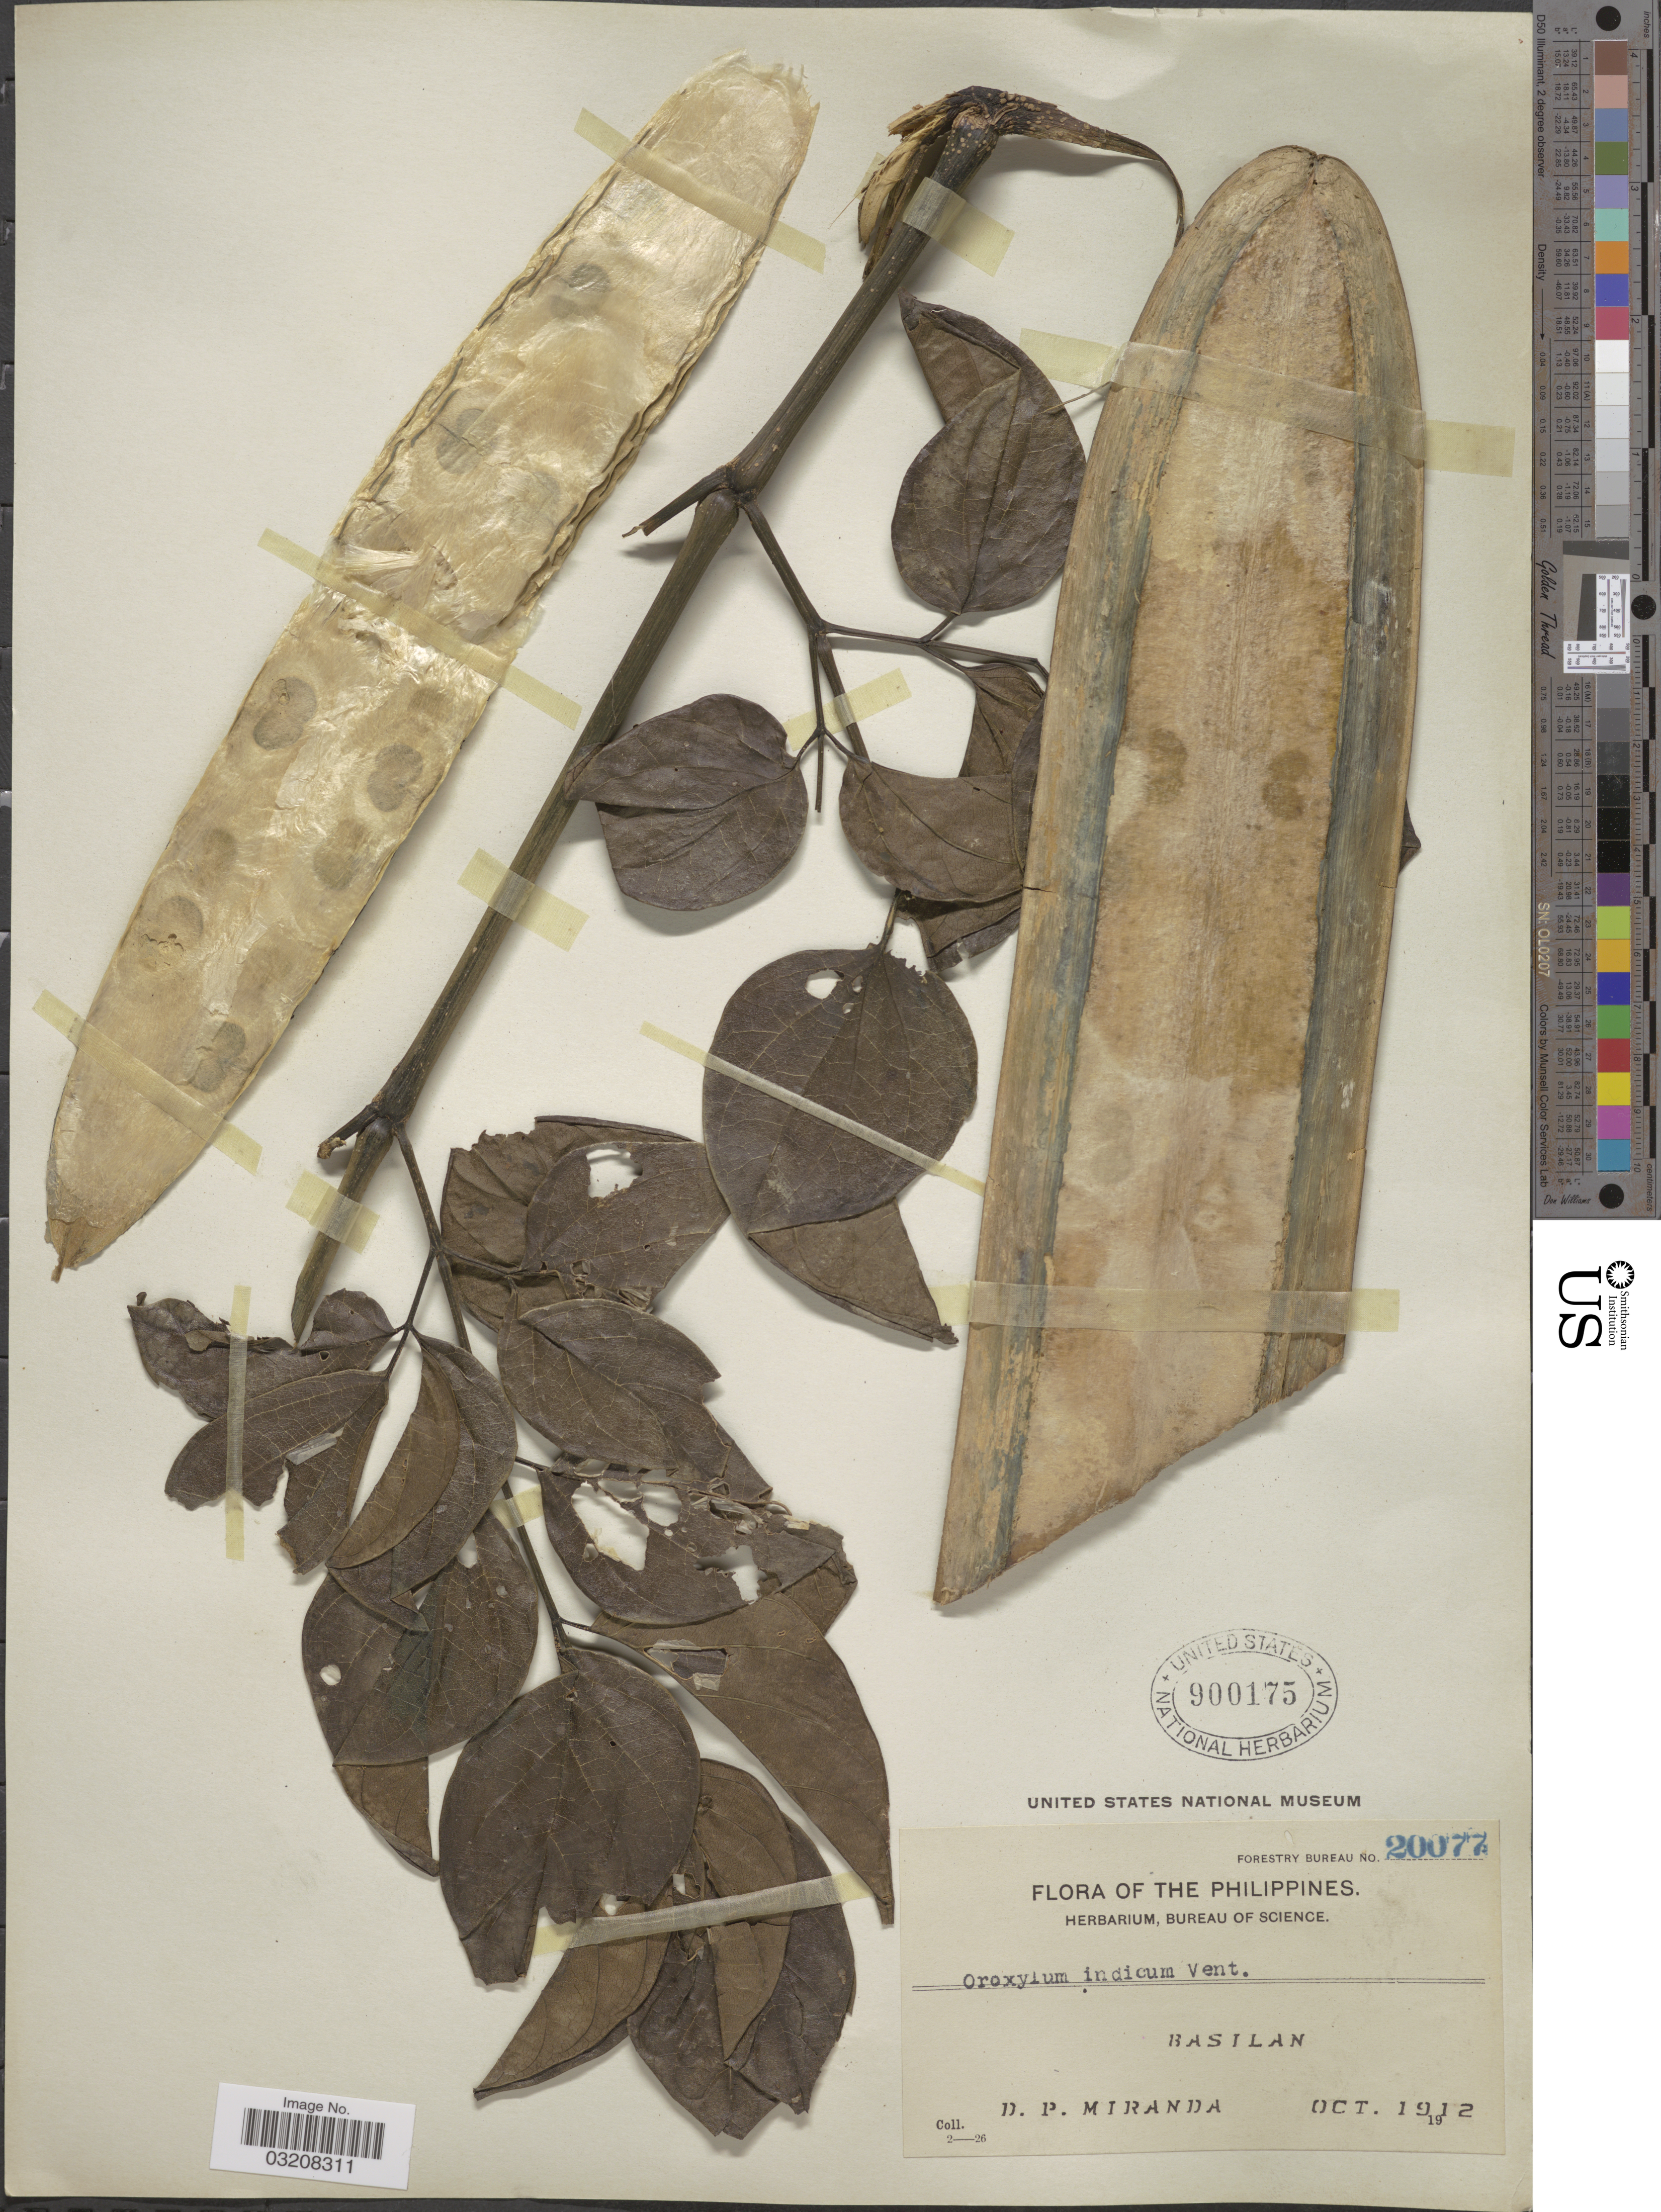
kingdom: Plantae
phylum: Tracheophyta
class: Magnoliopsida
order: Lamiales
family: Bignoniaceae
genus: Oroxylum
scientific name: Oroxylum indicum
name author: (L.) Kurz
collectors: D. P. Miranda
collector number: Forestry Bureau 20077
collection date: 1912-10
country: Philippines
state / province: Muslim Mindanao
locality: Basilan.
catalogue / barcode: US 900175